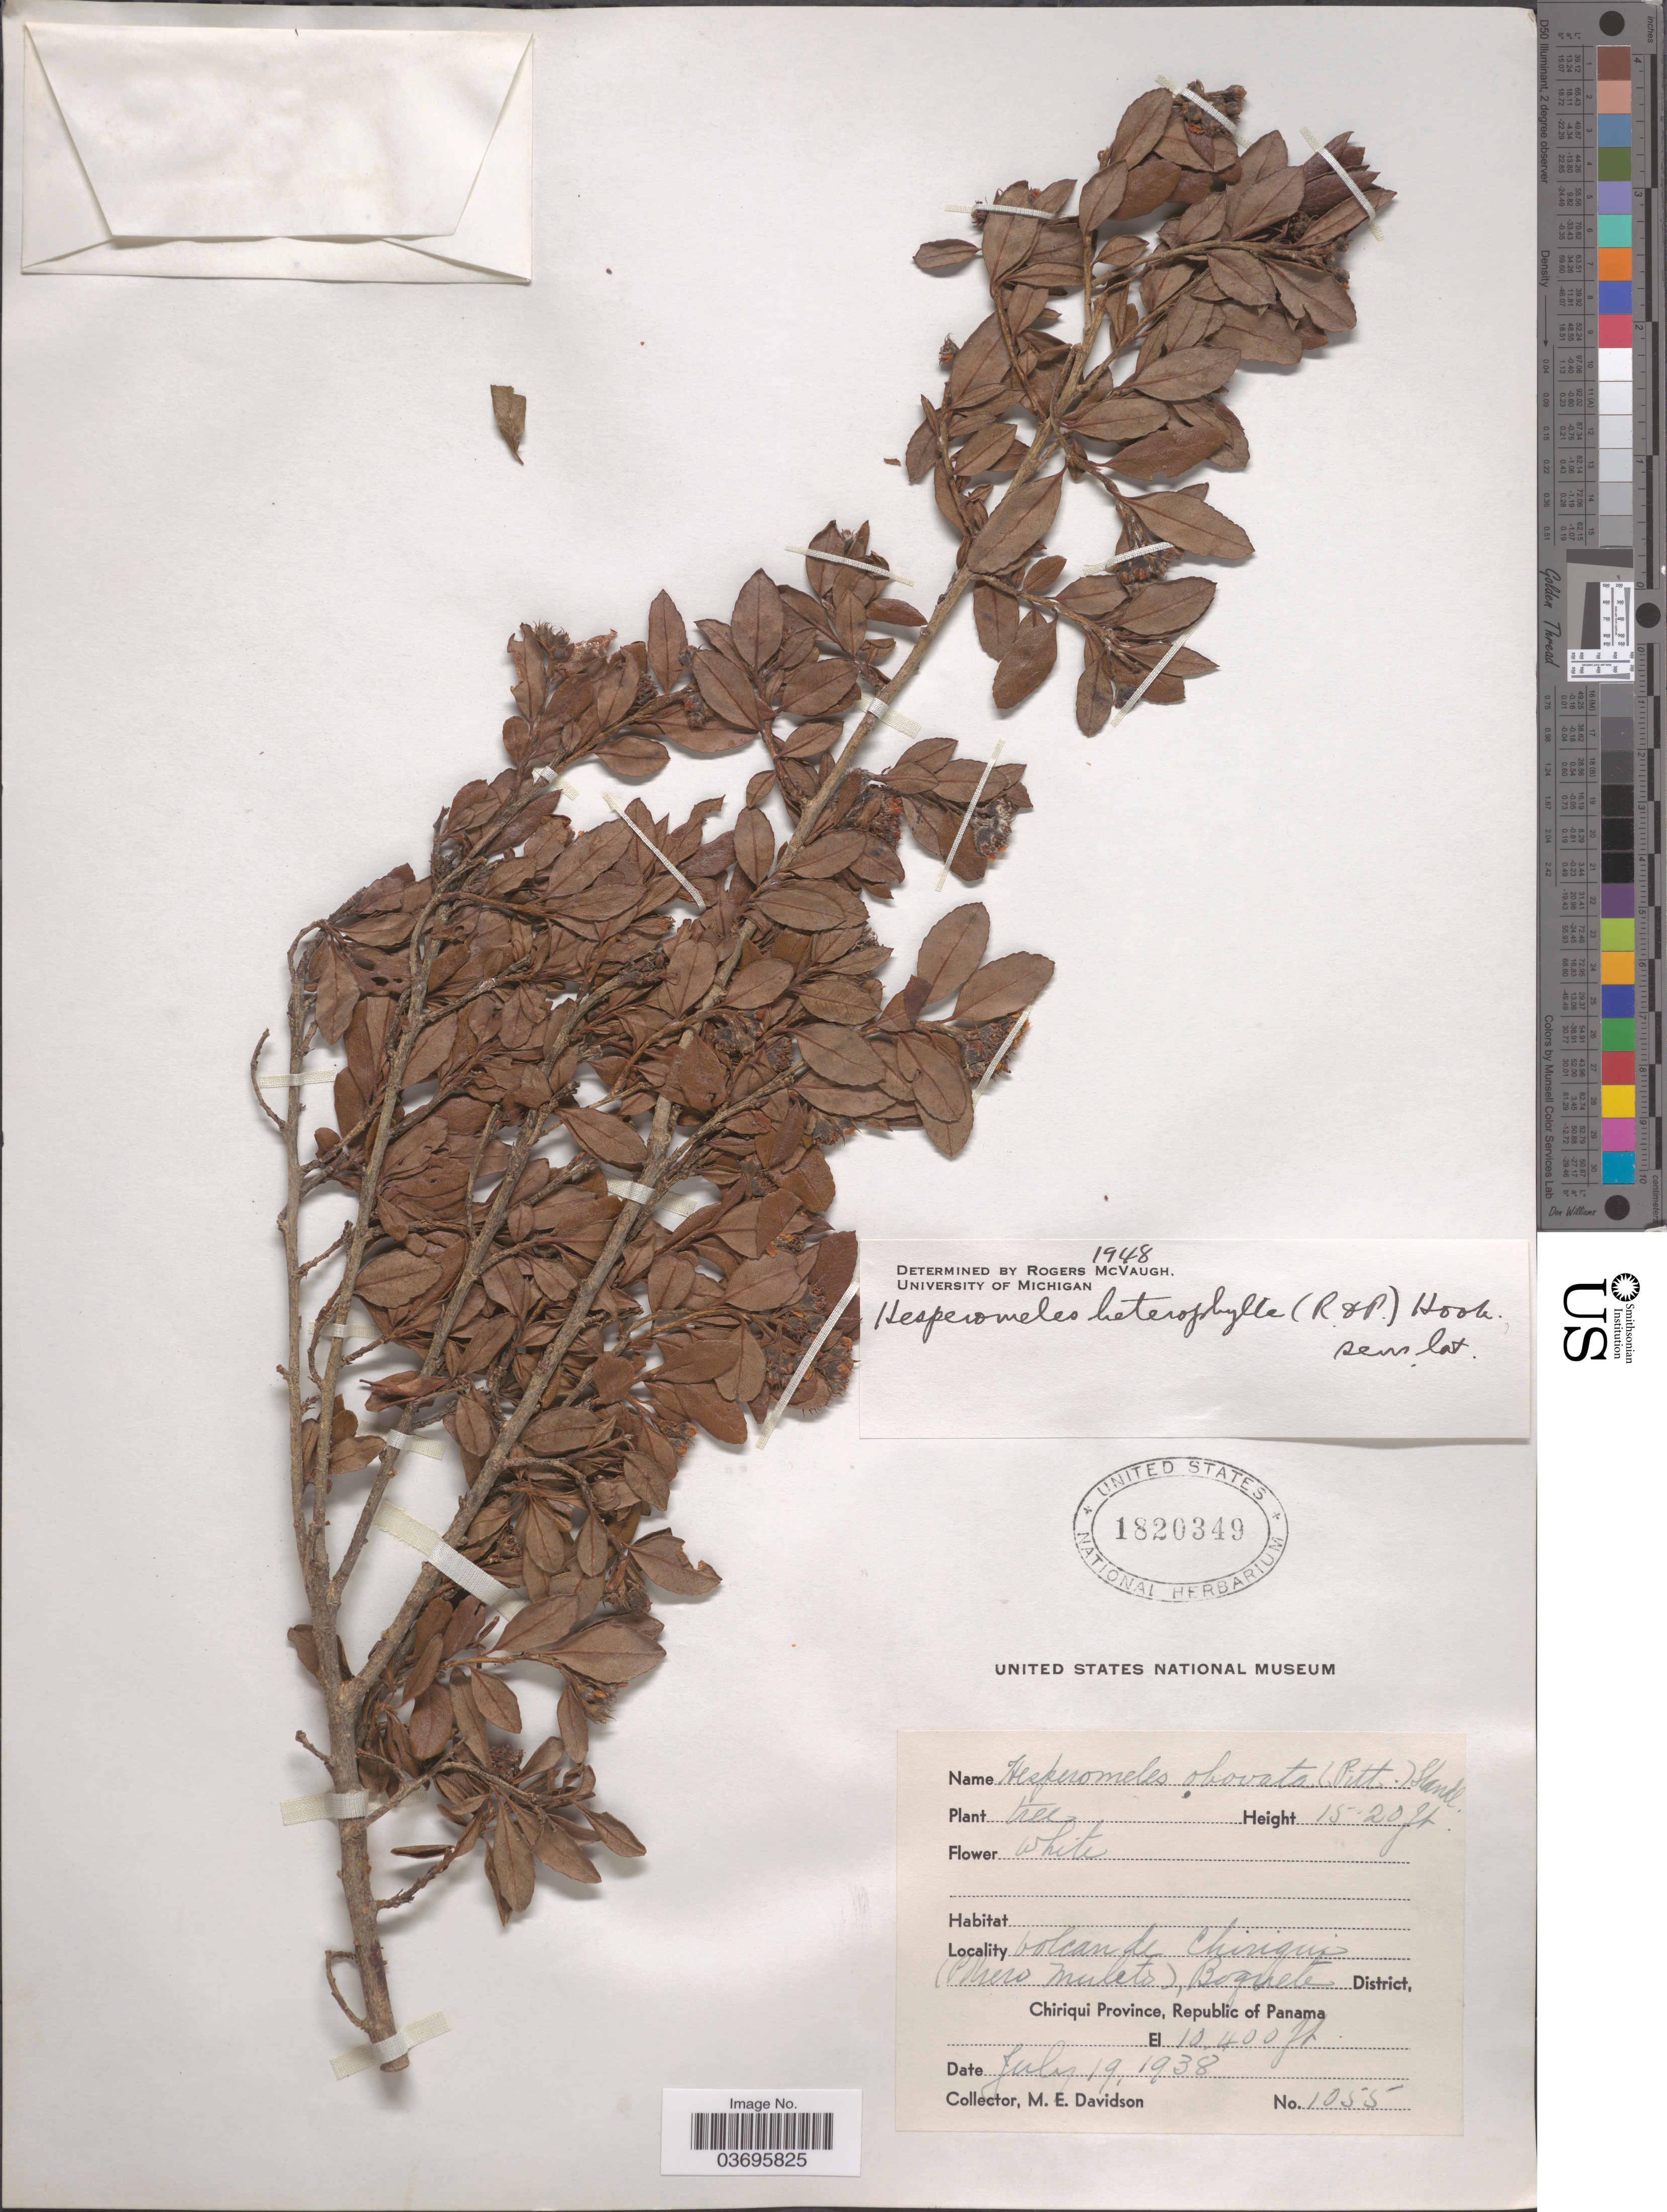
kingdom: Plantae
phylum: Tracheophyta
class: Magnoliopsida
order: Rosales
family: Rosaceae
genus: Hesperomeles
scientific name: Hesperomeles heterophylla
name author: (Ruiz & Pav.) Hook.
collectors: M. E. Davidson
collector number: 1055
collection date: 1938-07-19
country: Panama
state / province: Chiriqui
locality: Volcan de Chiriqui (Potrero Muleto), Boquete District, Republic of Panama.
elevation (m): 3170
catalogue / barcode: US 1820349